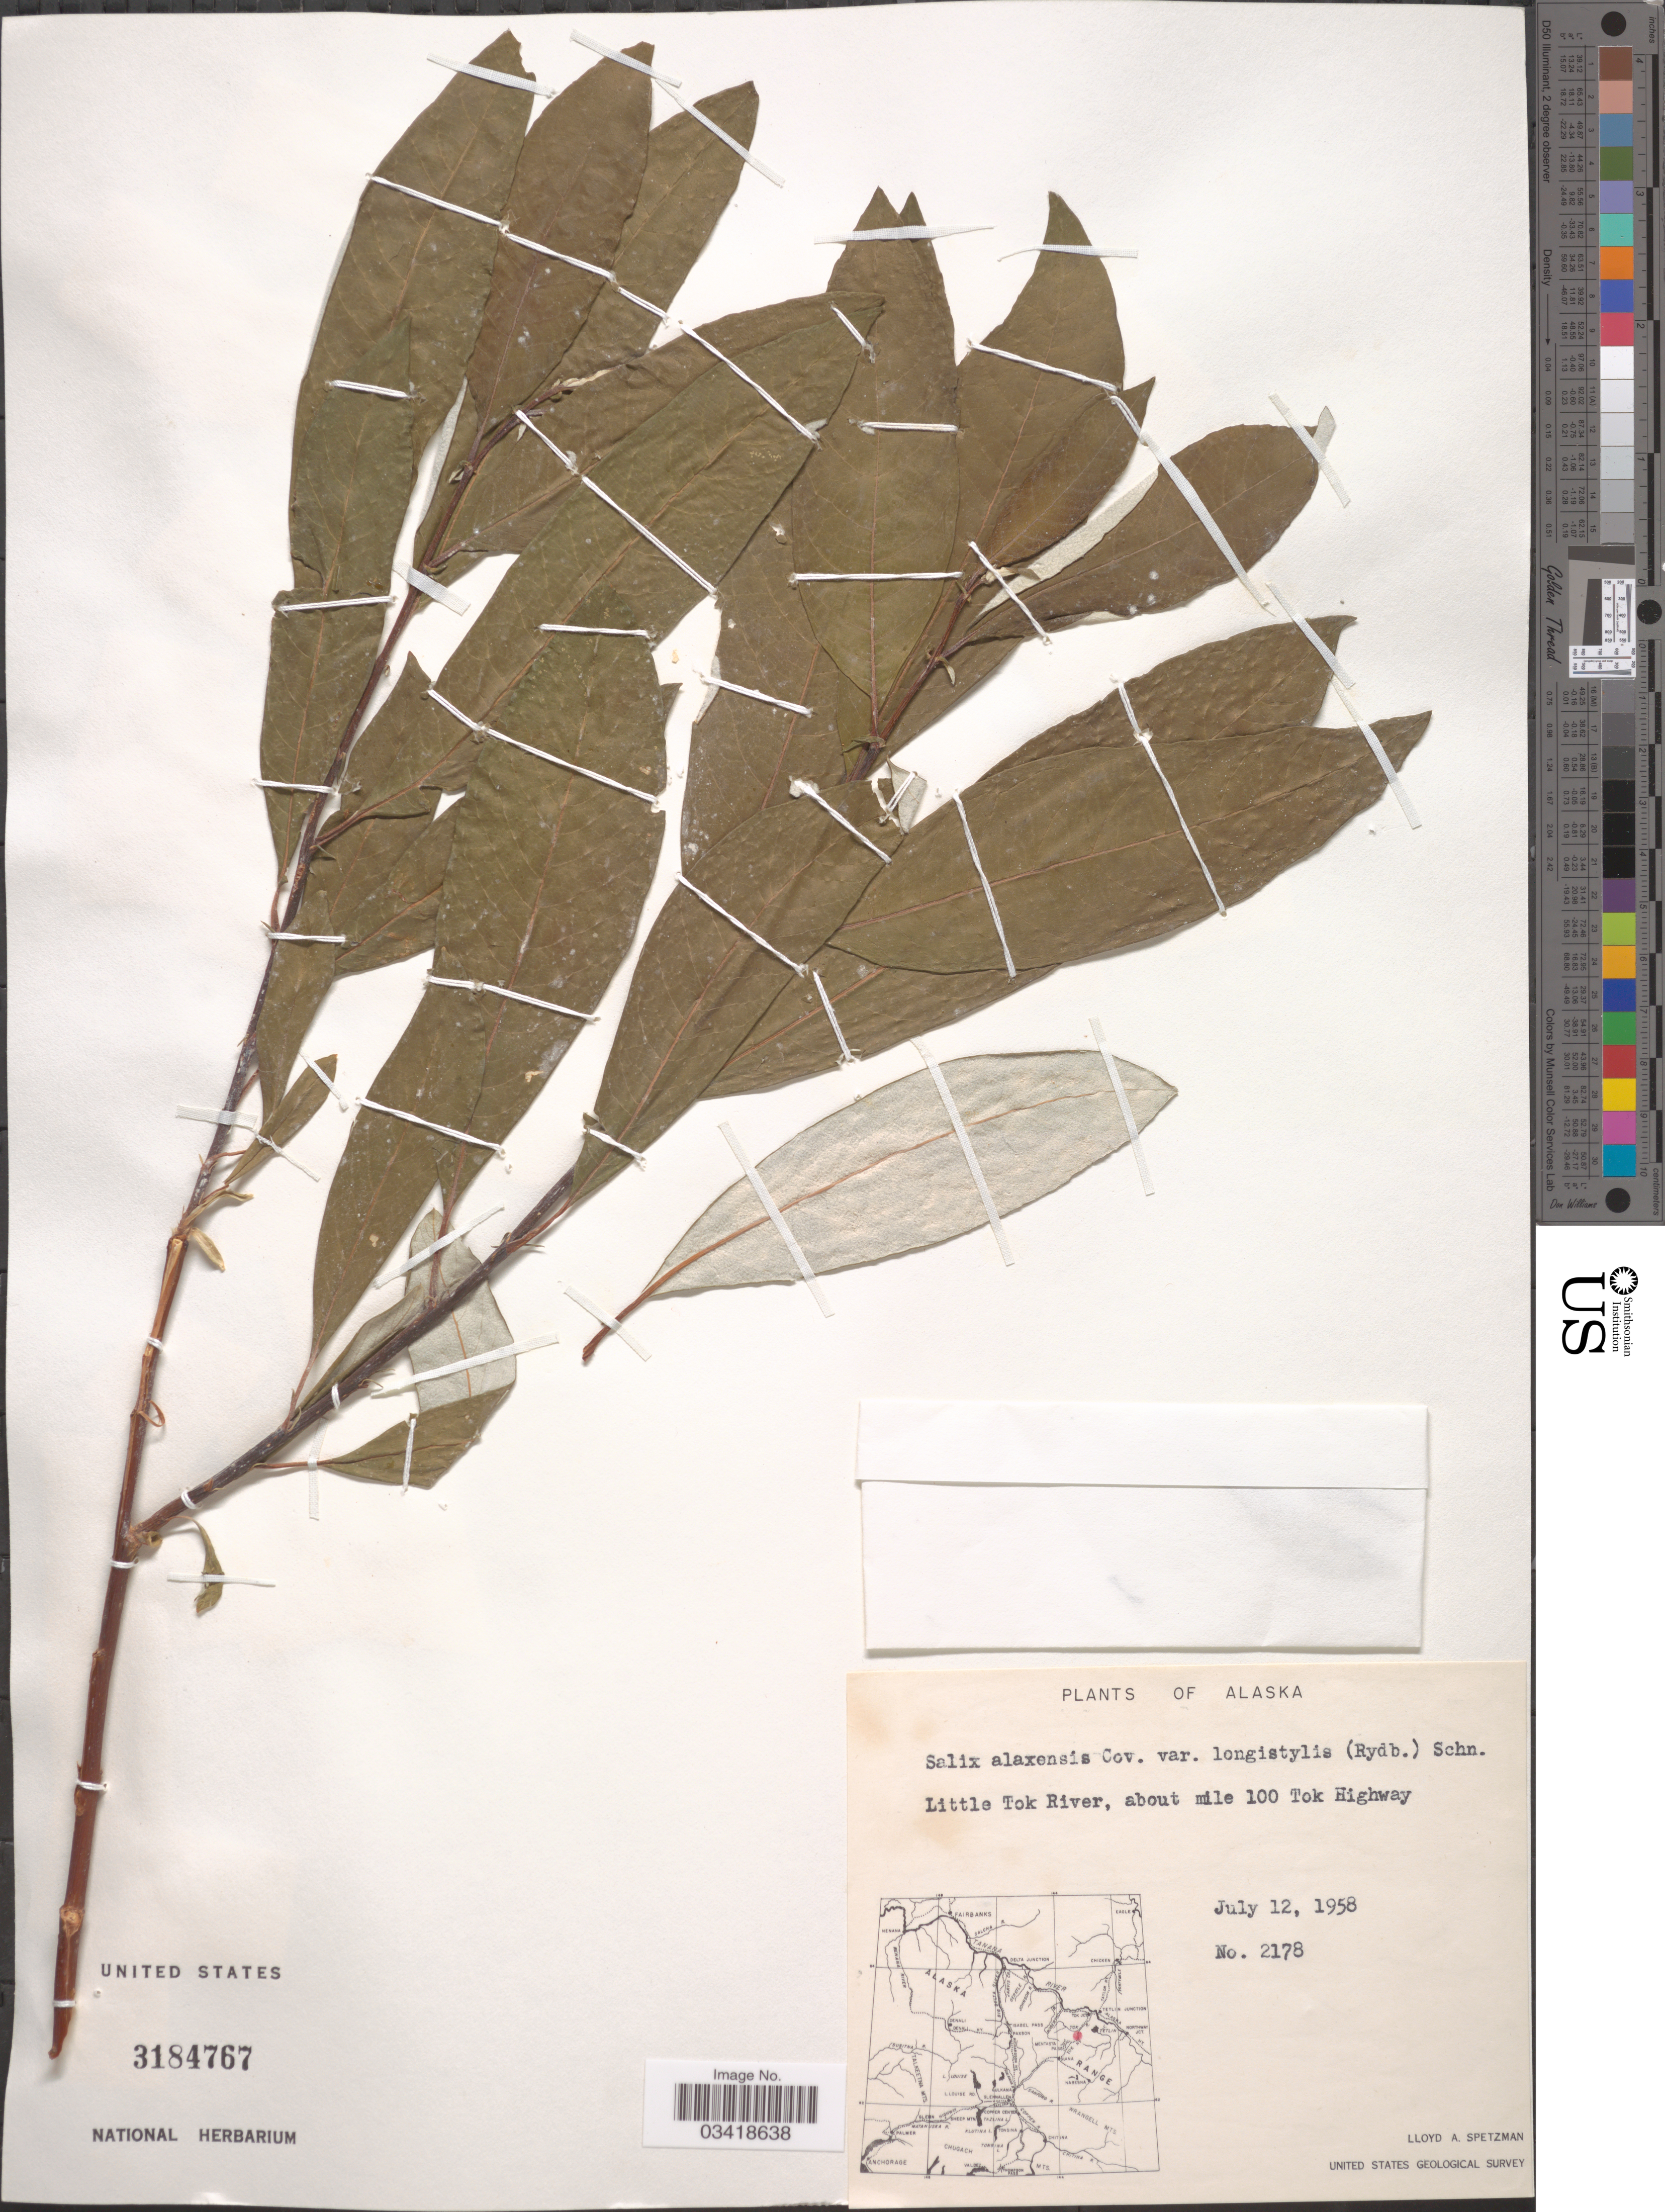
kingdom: Plantae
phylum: Tracheophyta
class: Magnoliopsida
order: Malpighiales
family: Salicaceae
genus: Salix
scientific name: Salix alaxensis var. longistylis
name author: (Rydb.) C.K. Schneid.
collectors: L. Spetzman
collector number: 2178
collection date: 1958-07-12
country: United States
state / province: Alaska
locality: Little Tok River, about mile 100 Tok Highway.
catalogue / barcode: US 3184767